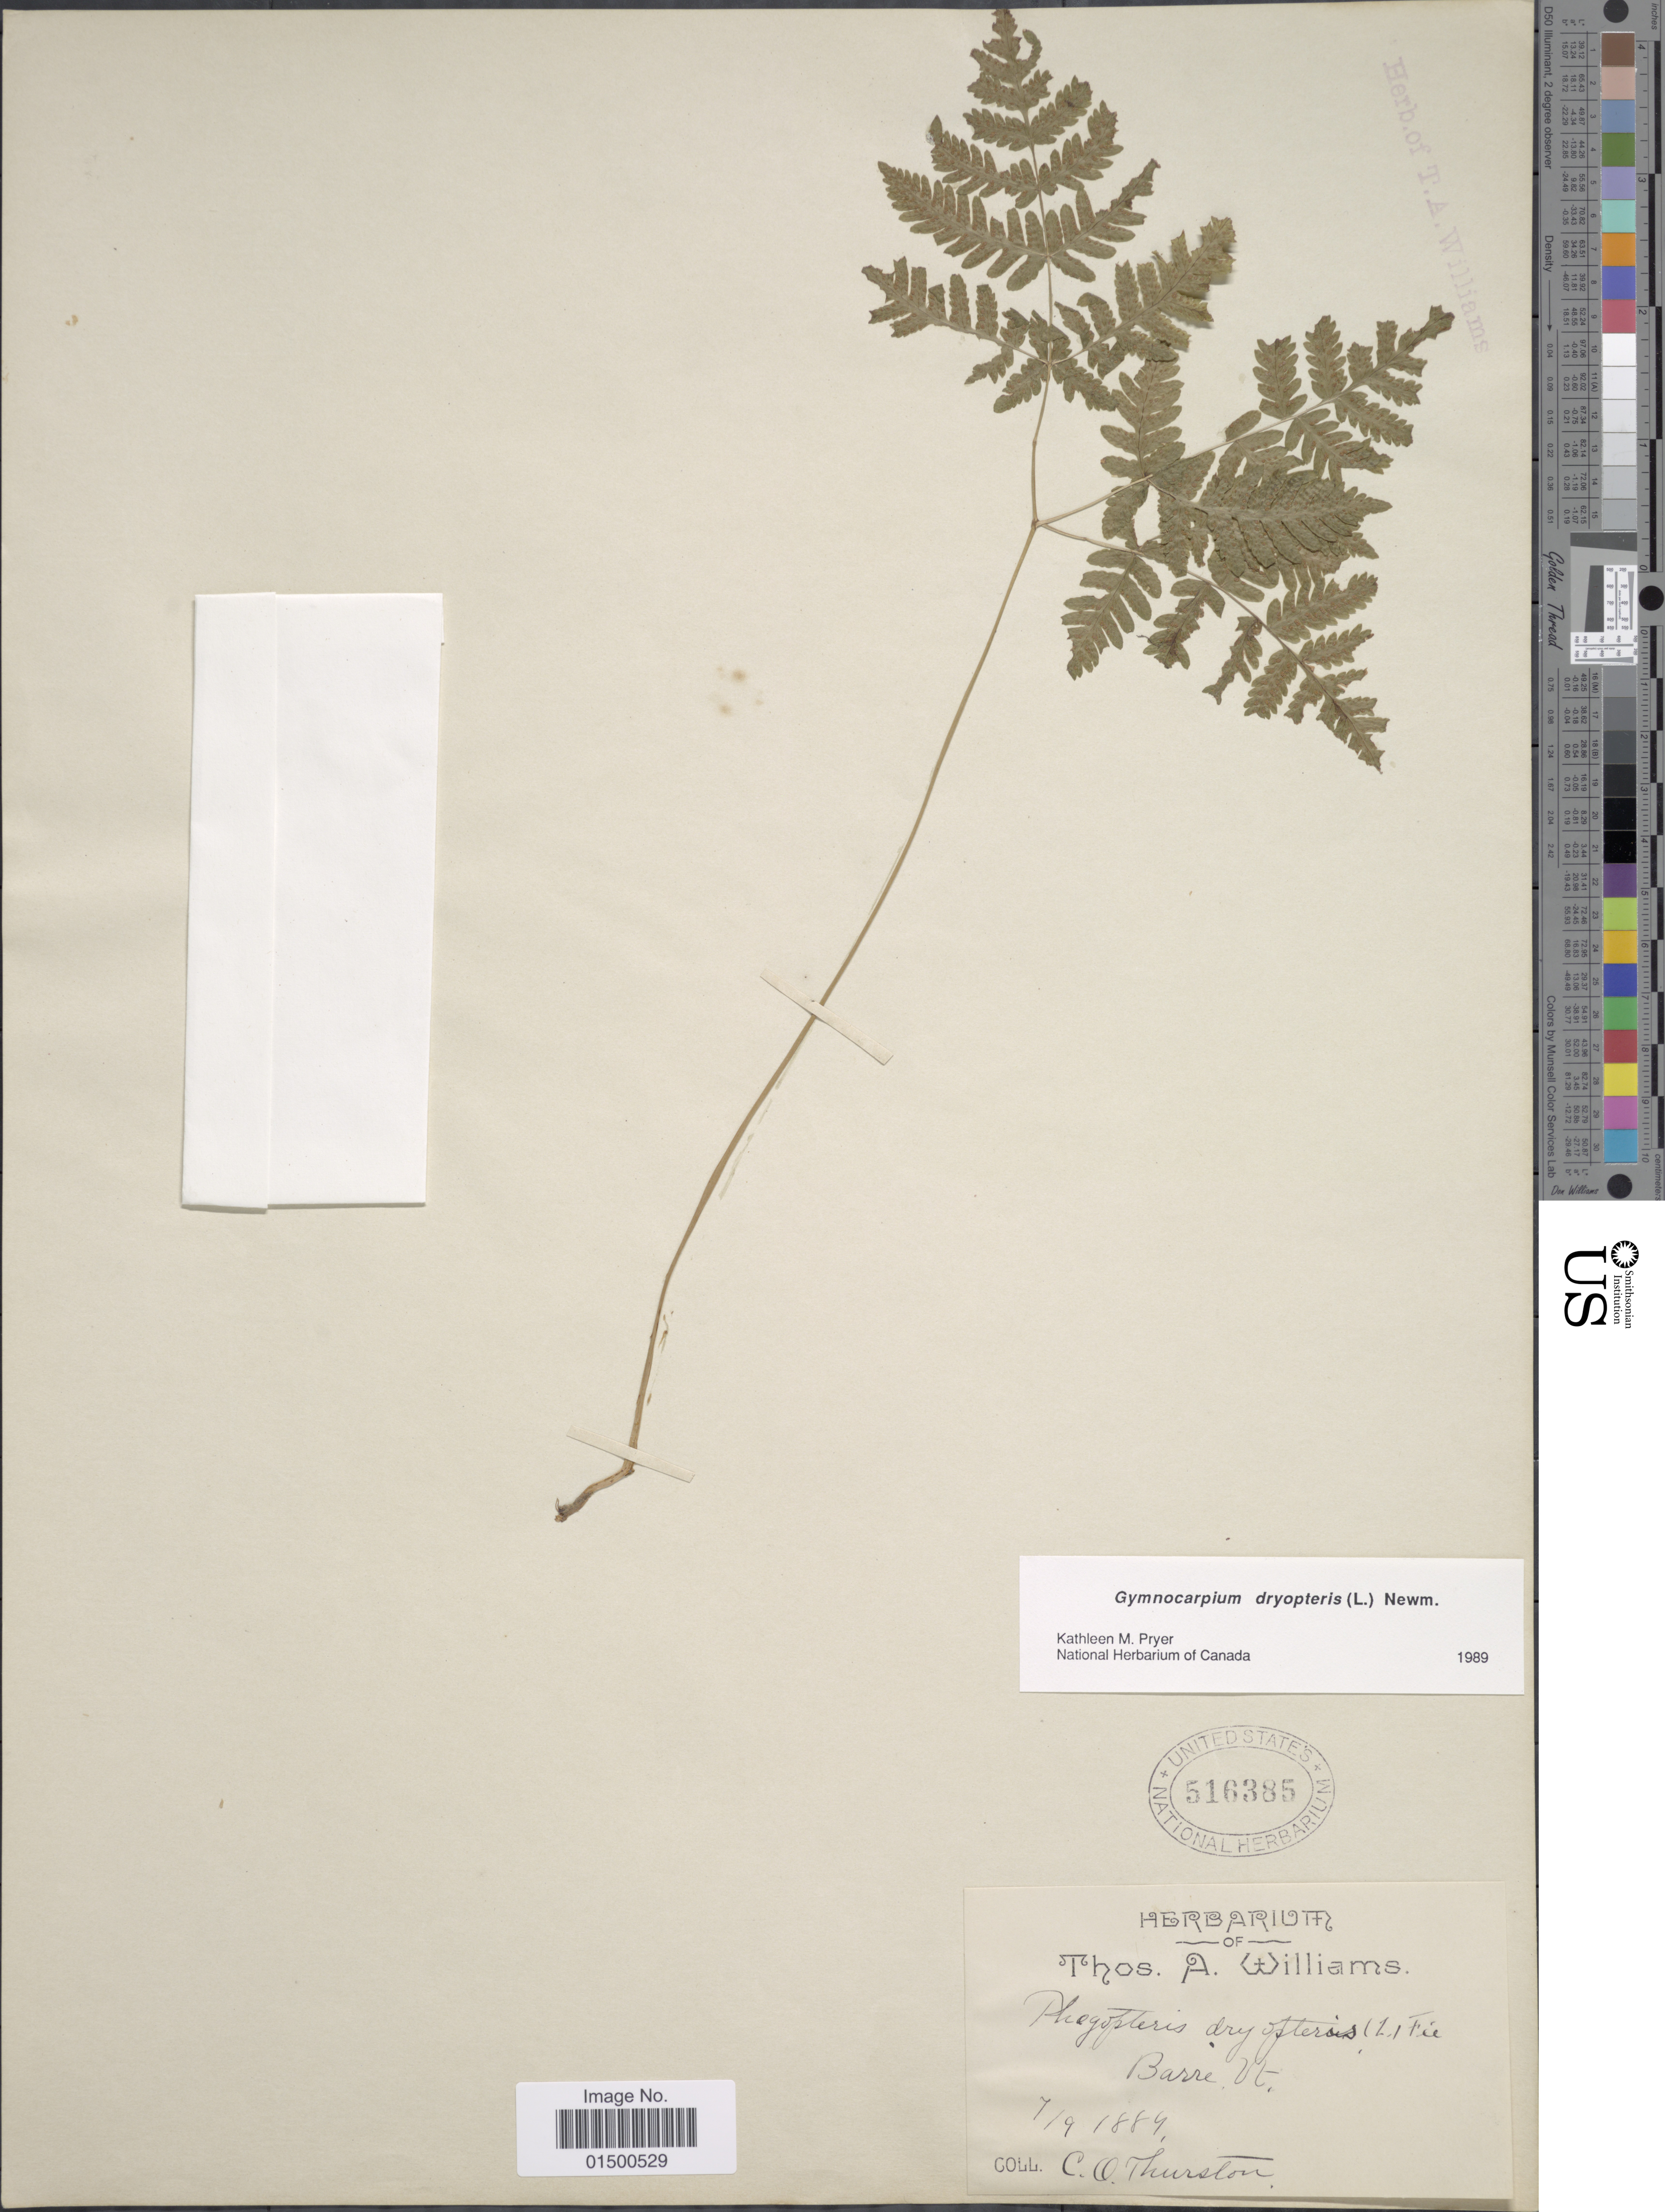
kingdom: Plantae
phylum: Tracheophyta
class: Polypodiopsida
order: Polypodiales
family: Cystopteridaceae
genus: Gymnocarpium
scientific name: Gymnocarpium dryopteris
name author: (L.) Newman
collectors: C. Thurston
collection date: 1884-07-09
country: United States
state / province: Vermont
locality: Barre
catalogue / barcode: US 516385